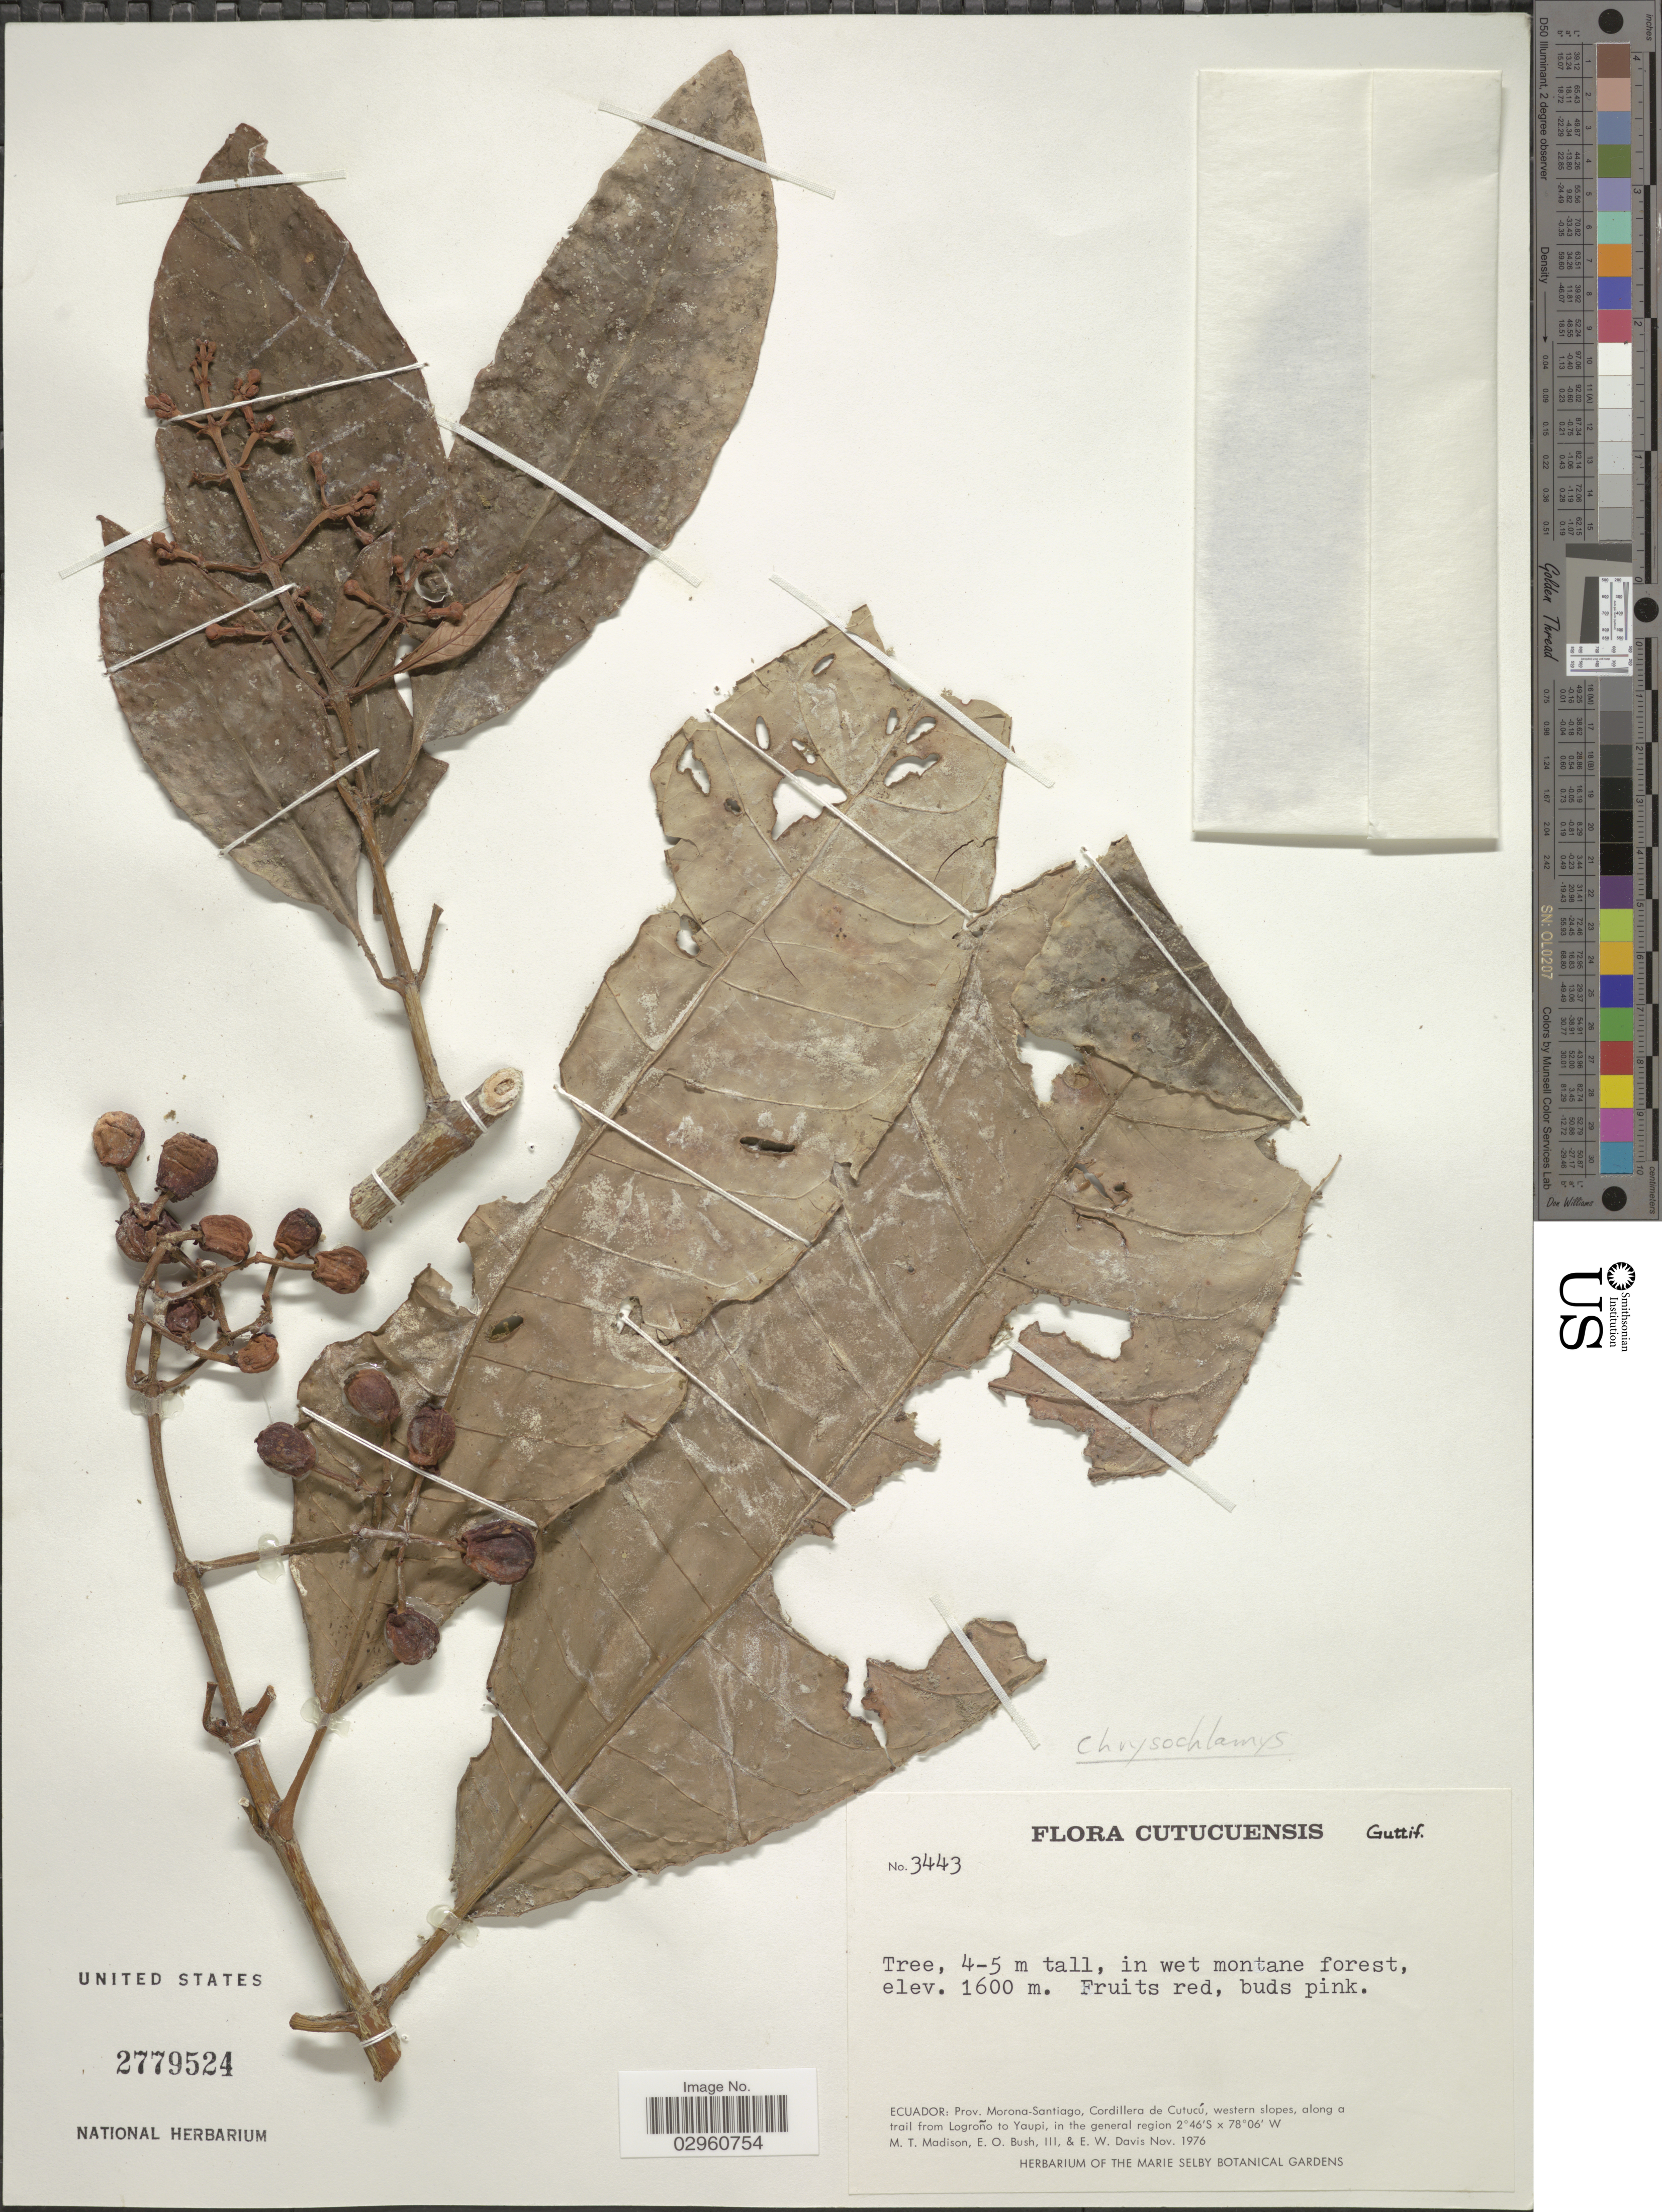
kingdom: Plantae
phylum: Tracheophyta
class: Magnoliopsida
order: Malpighiales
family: Clusiaceae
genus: Chrysochlamys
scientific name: Chrysochlamys sp.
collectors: M. T. Madison, E. O. Bush & E. W. Davis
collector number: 3443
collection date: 1976-11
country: Ecuador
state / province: Morona-Santiago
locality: Prov. Morona-Santiago, Cordillera de Cutucú, western slopes, along a trail from Logroño to Yaupi.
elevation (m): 1600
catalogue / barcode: US 2779524